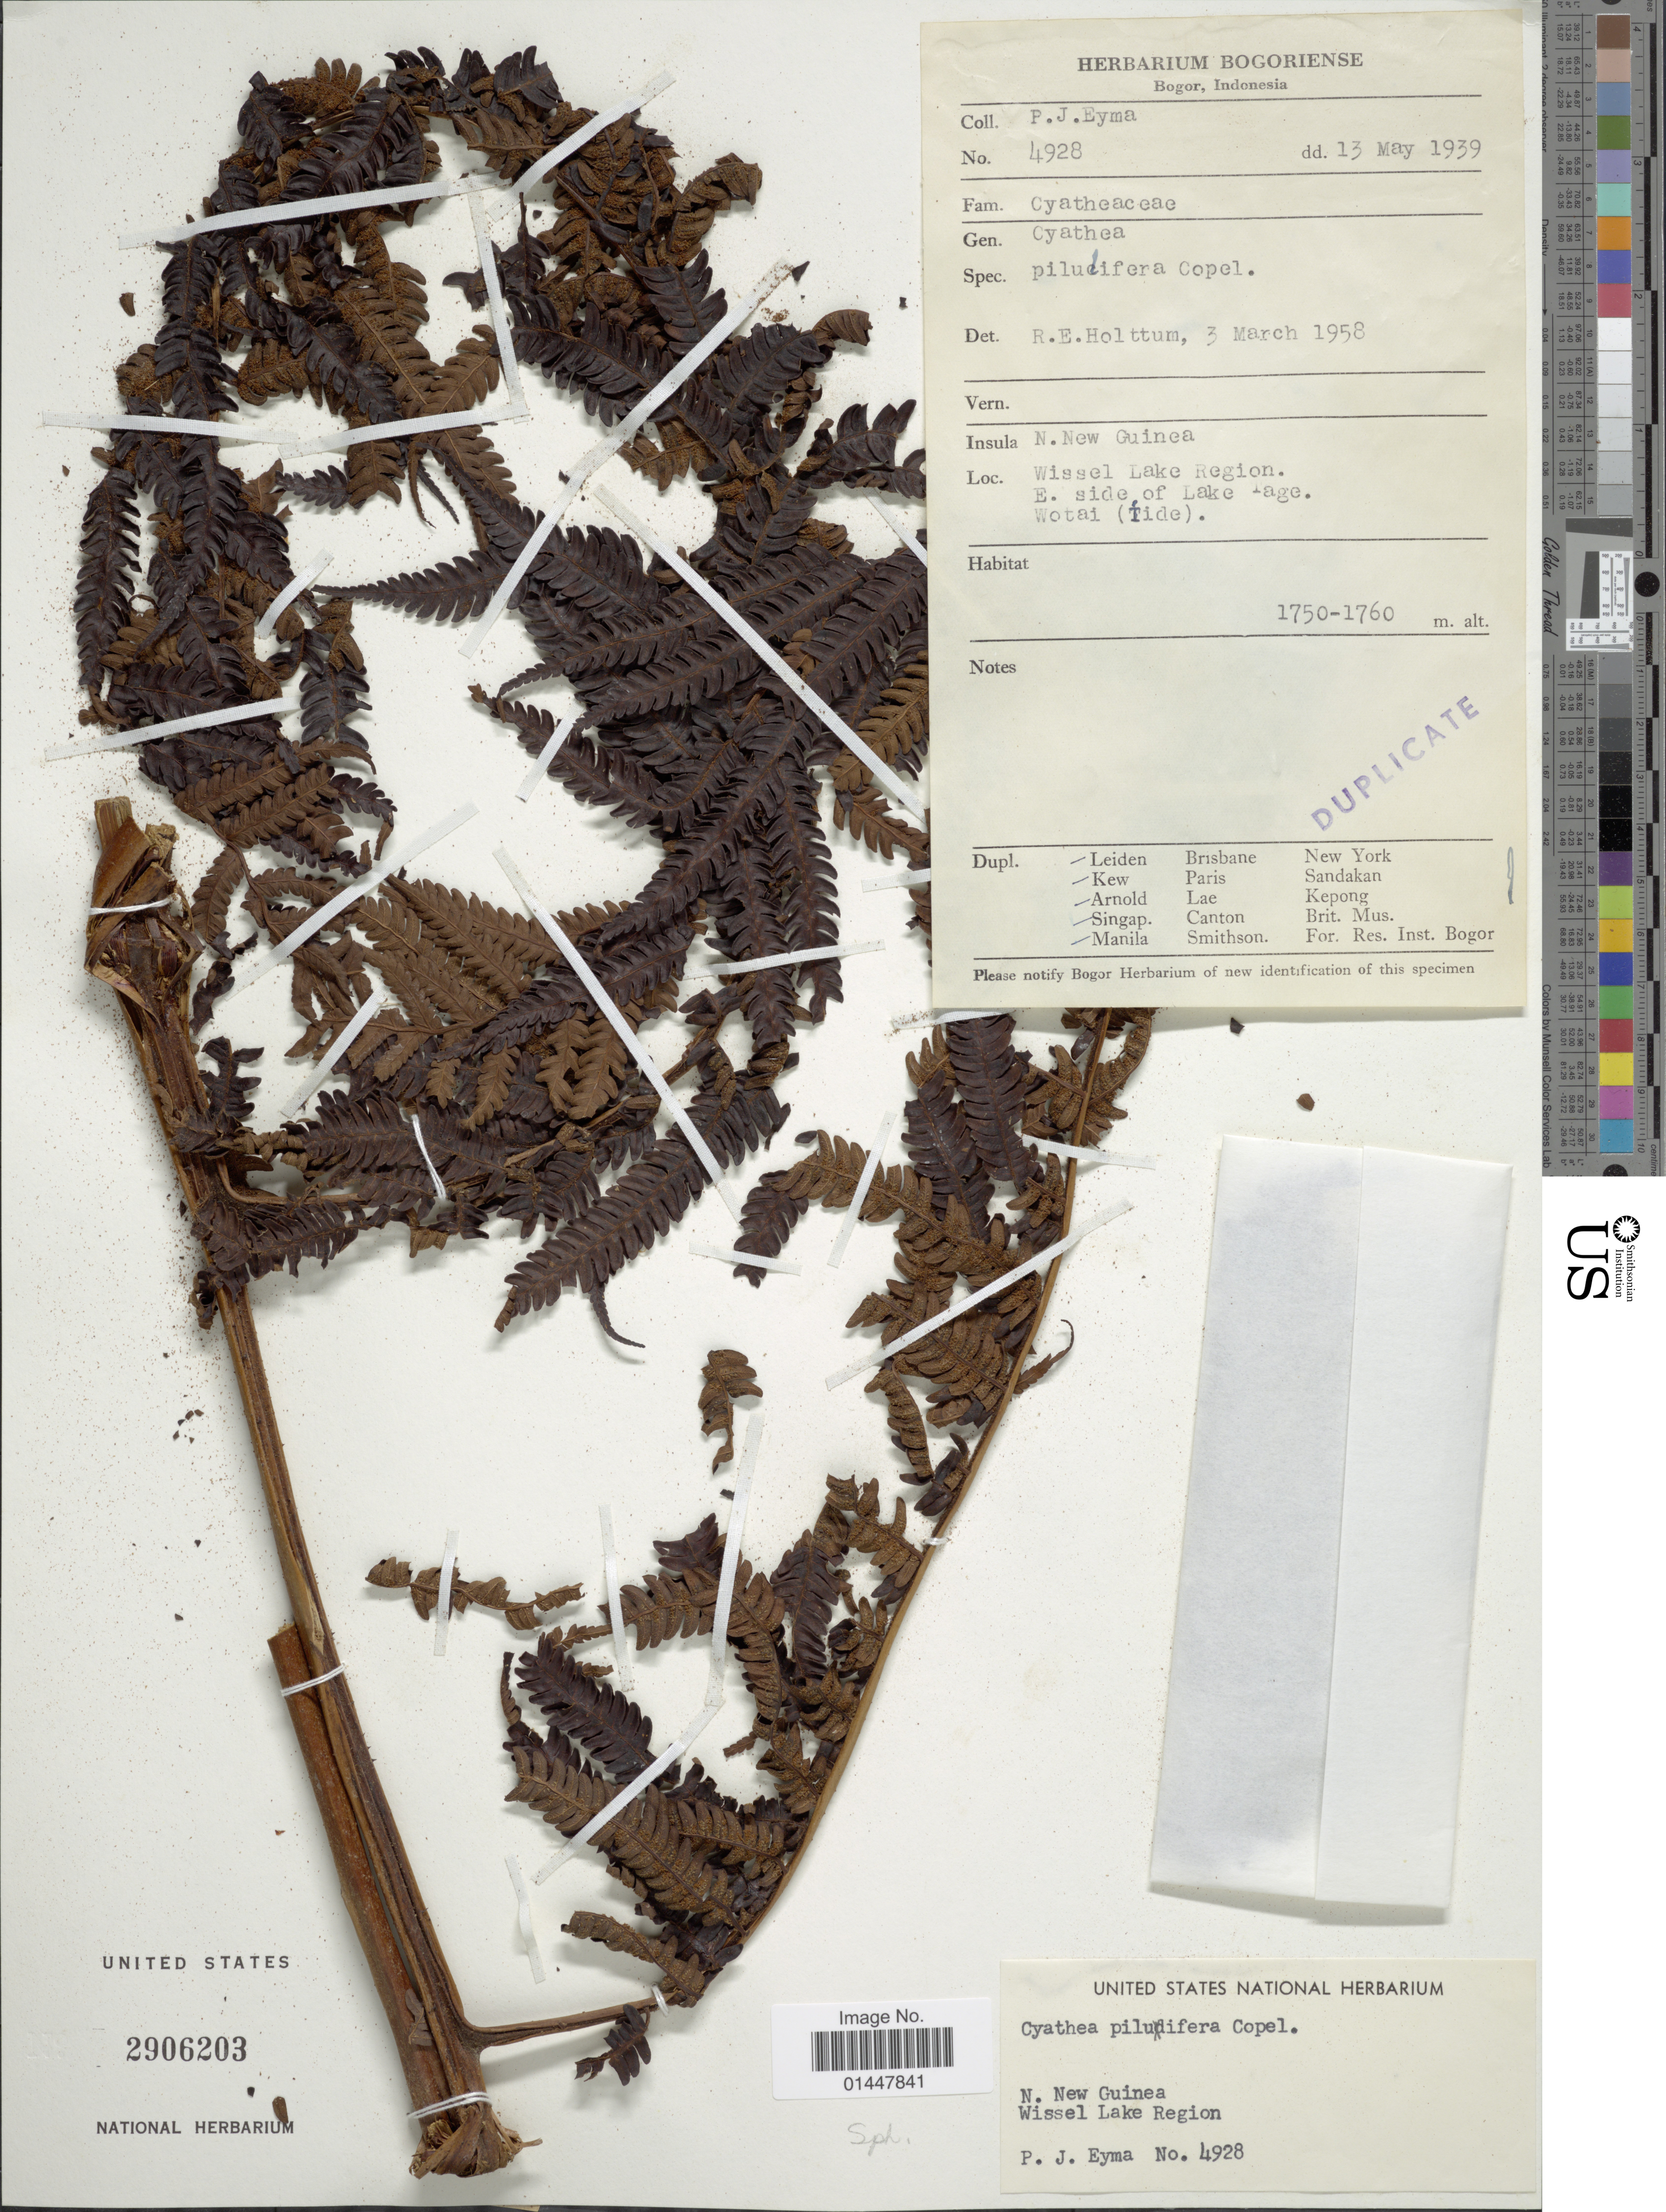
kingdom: Plantae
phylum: Tracheophyta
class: Polypodiopsida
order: Cyatheales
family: Cyatheaceae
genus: Sphaeropteris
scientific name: Sphaeropteris pilulifera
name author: (Copel.) R.M. Tryon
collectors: P. J. Eyma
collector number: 4928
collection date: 1939-05-13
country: Indonesia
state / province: Papua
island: New Guinea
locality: N. New Guinea, Wissel Lake Region, E. side of Lake Tage [interpreted], Wotai (Tide)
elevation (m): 1750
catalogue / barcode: US 2906203